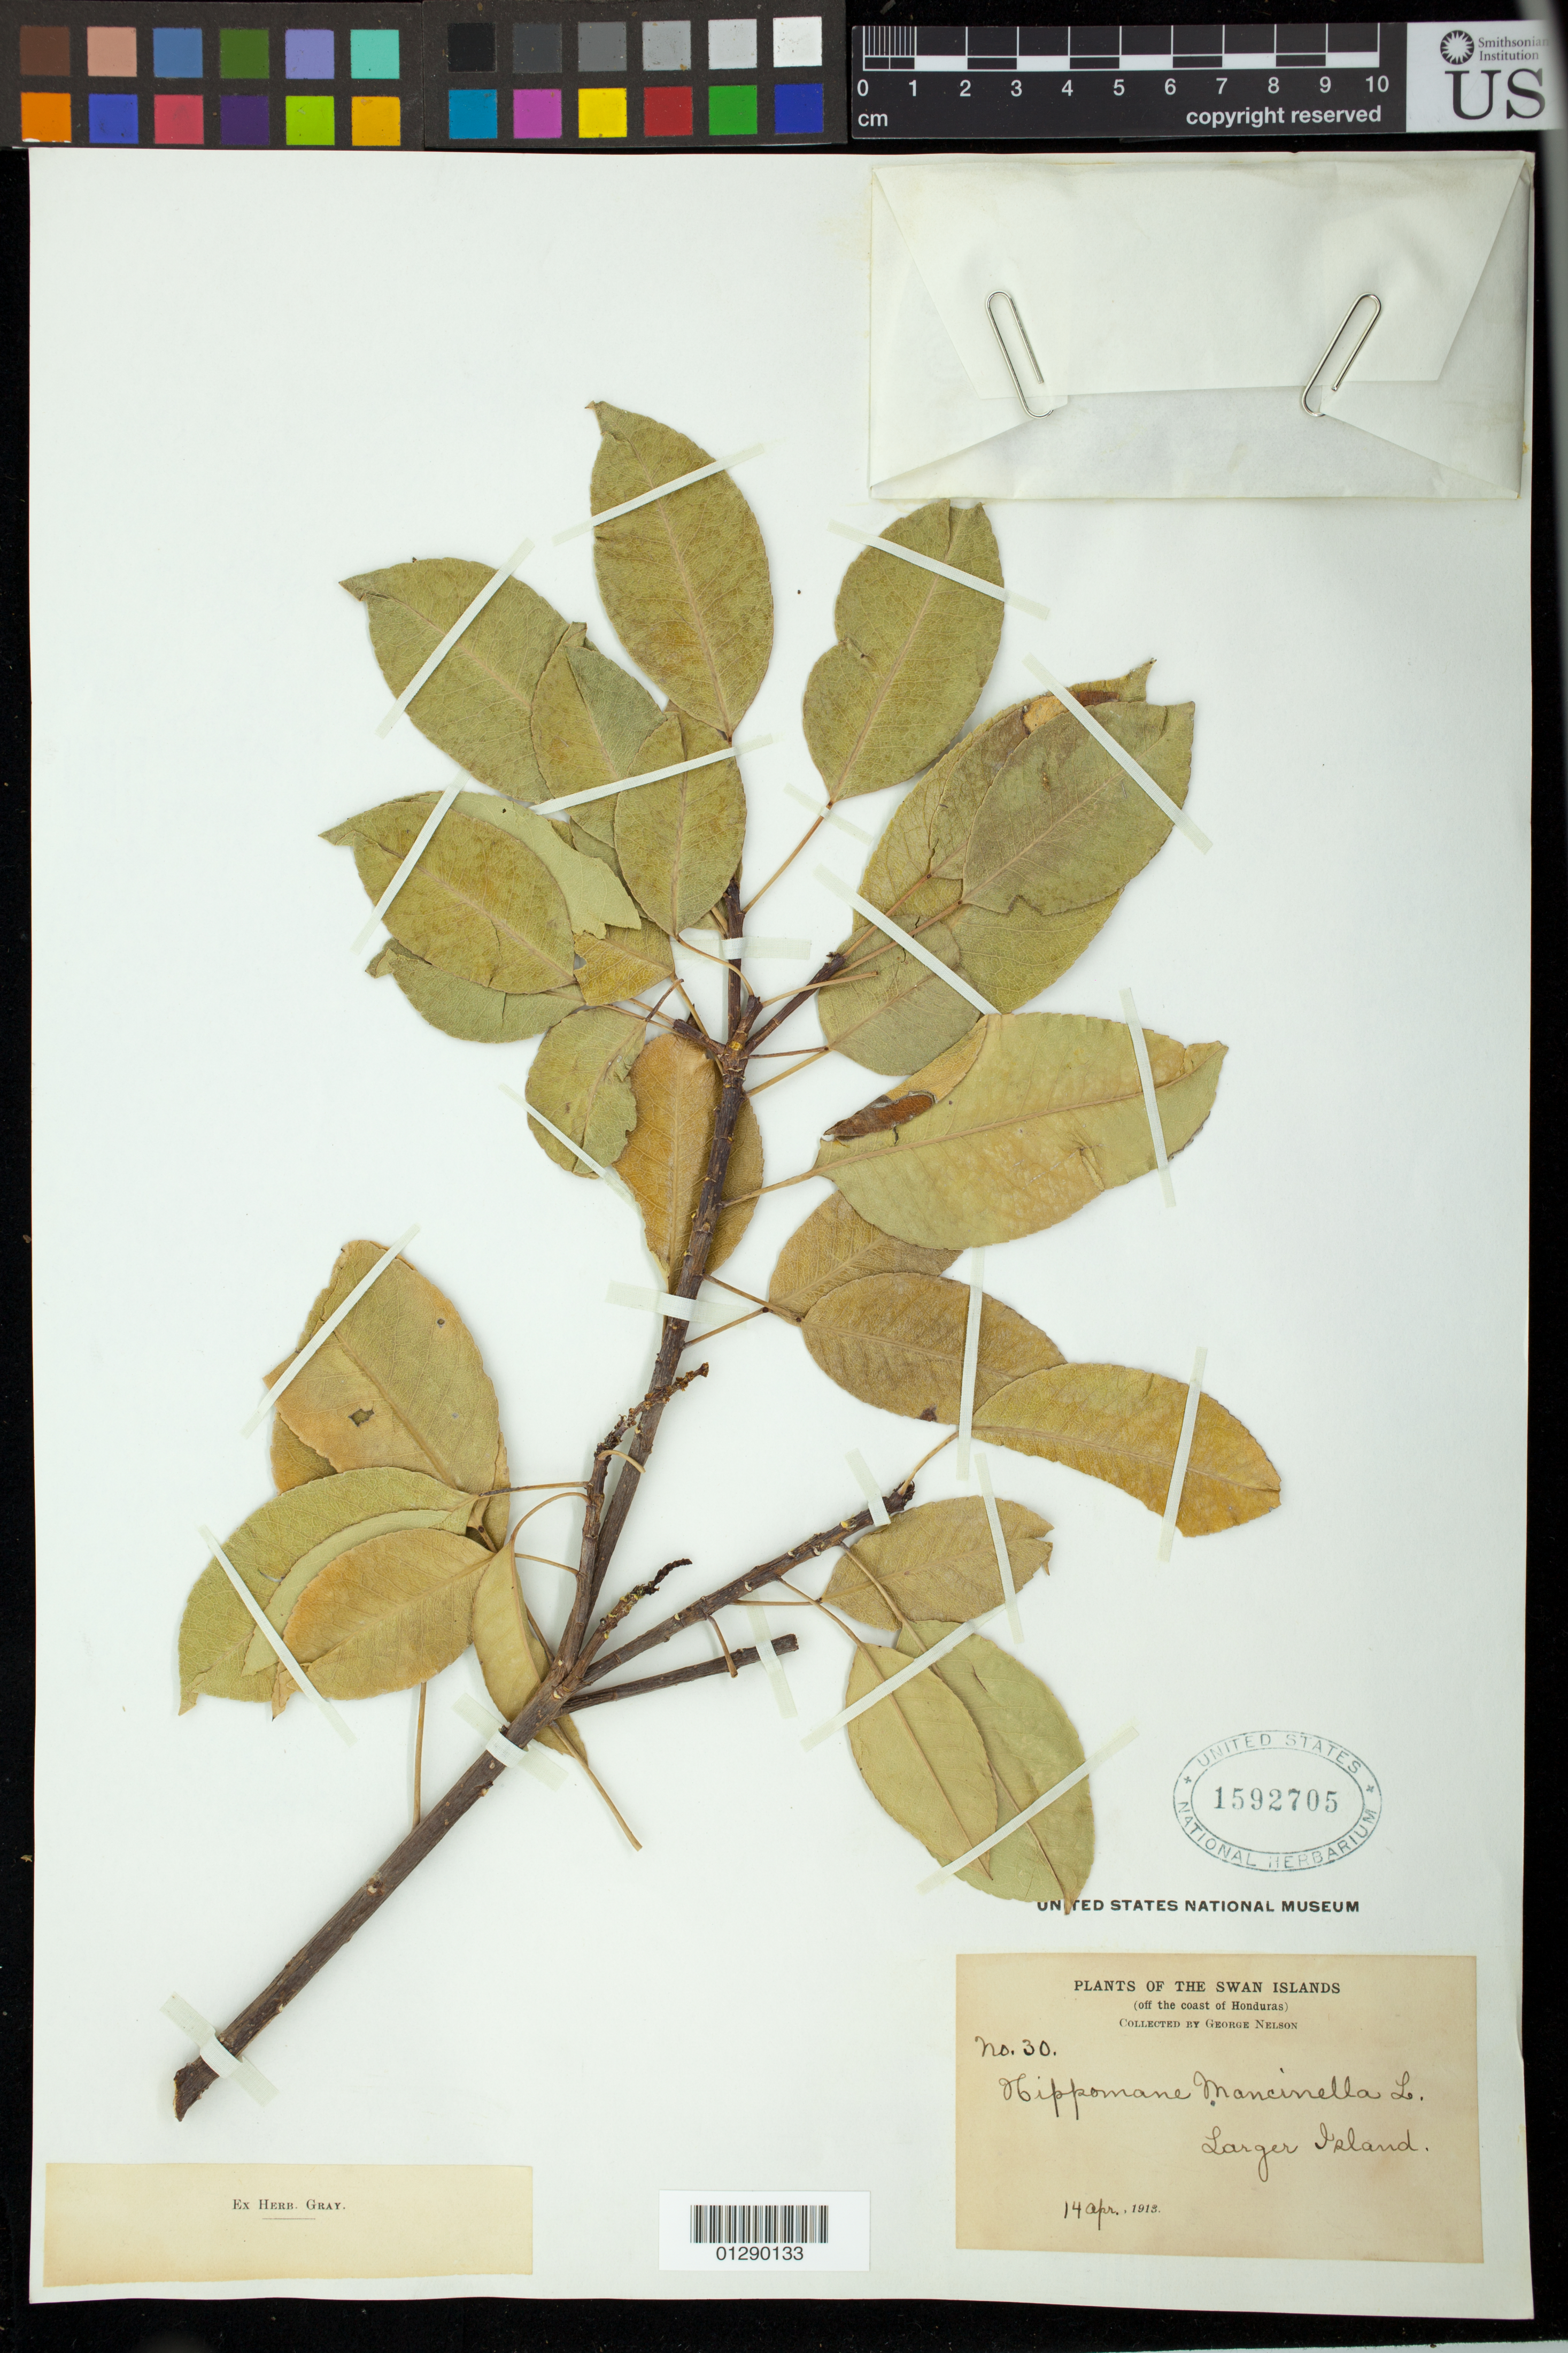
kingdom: Plantae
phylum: Tracheophyta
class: Magnoliopsida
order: Malpighiales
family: Euphorbiaceae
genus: Hippomane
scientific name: Hippomane mancinella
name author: L.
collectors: G. Nelson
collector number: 30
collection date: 1913-04-14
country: Honduras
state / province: Islas de la Bahía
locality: Swan Islands,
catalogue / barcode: US 1592705